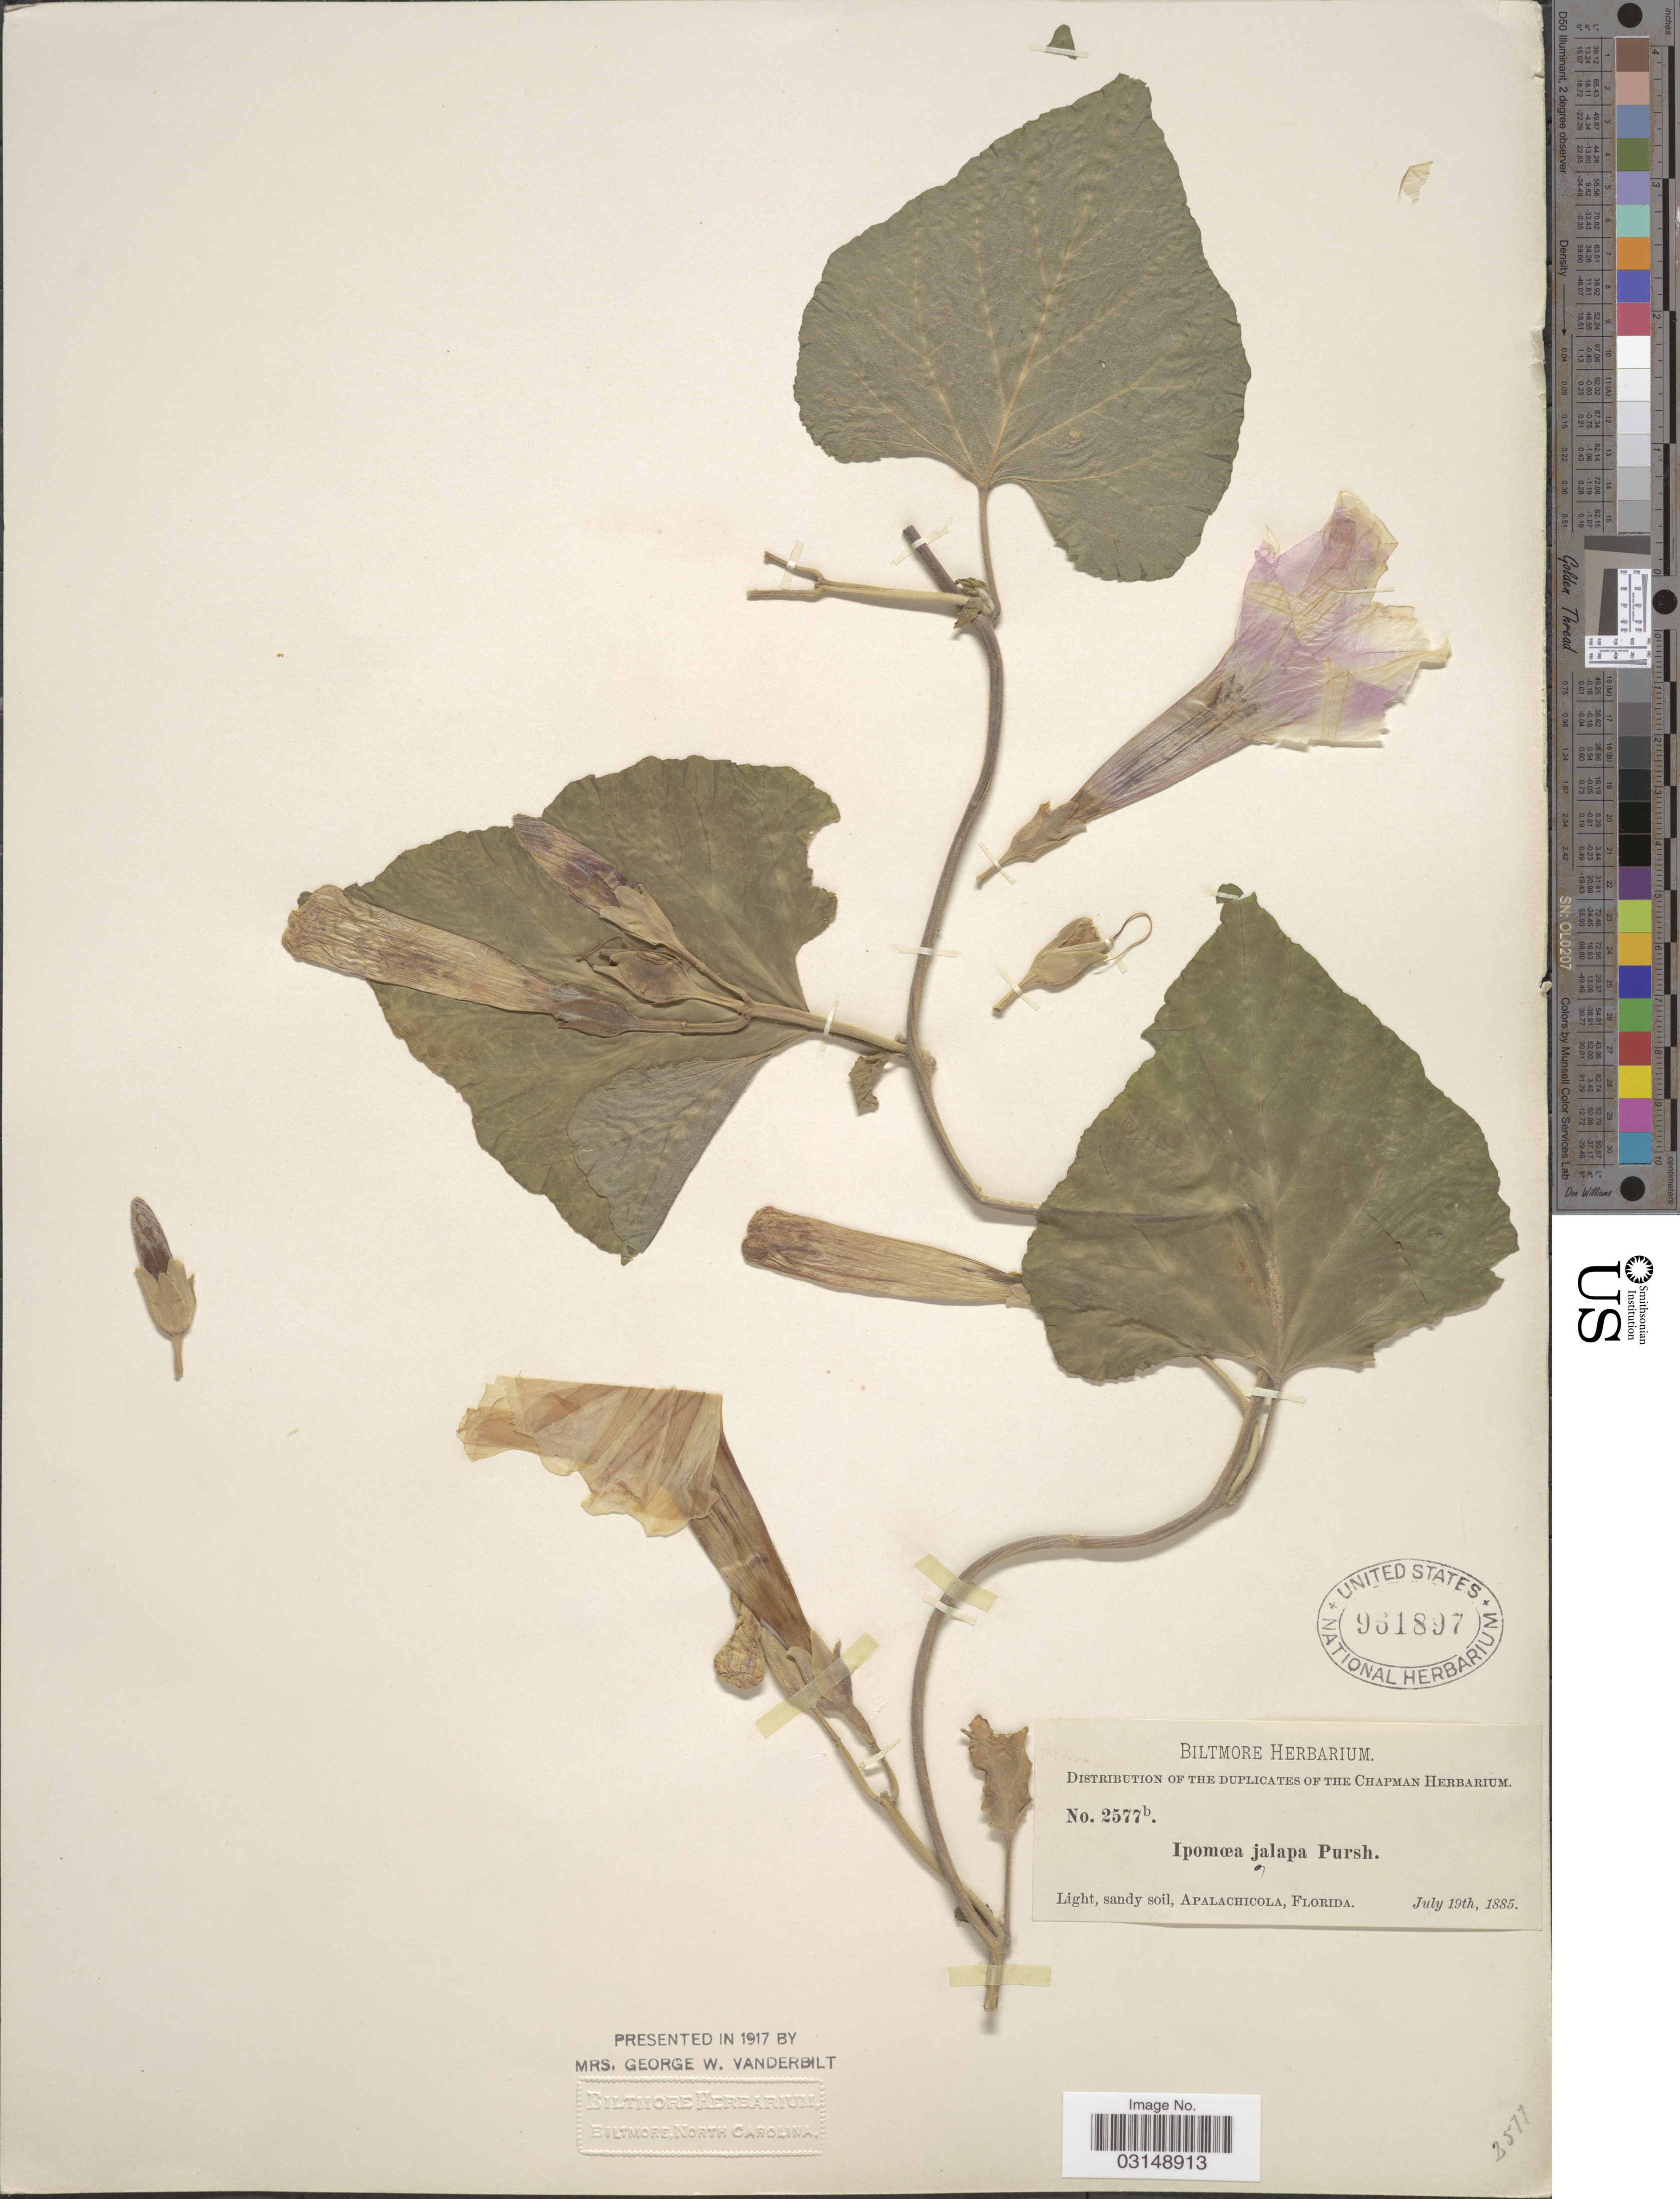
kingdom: Plantae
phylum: Tracheophyta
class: Magnoliopsida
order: Solanales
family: Convolvulaceae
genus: Ipomoea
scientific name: Ipomoea macrorhiza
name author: Michx.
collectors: ex herb. Biltmore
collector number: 2577 b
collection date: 1885-07-19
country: United States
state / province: Florida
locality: Apalachicola.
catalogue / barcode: US 961897